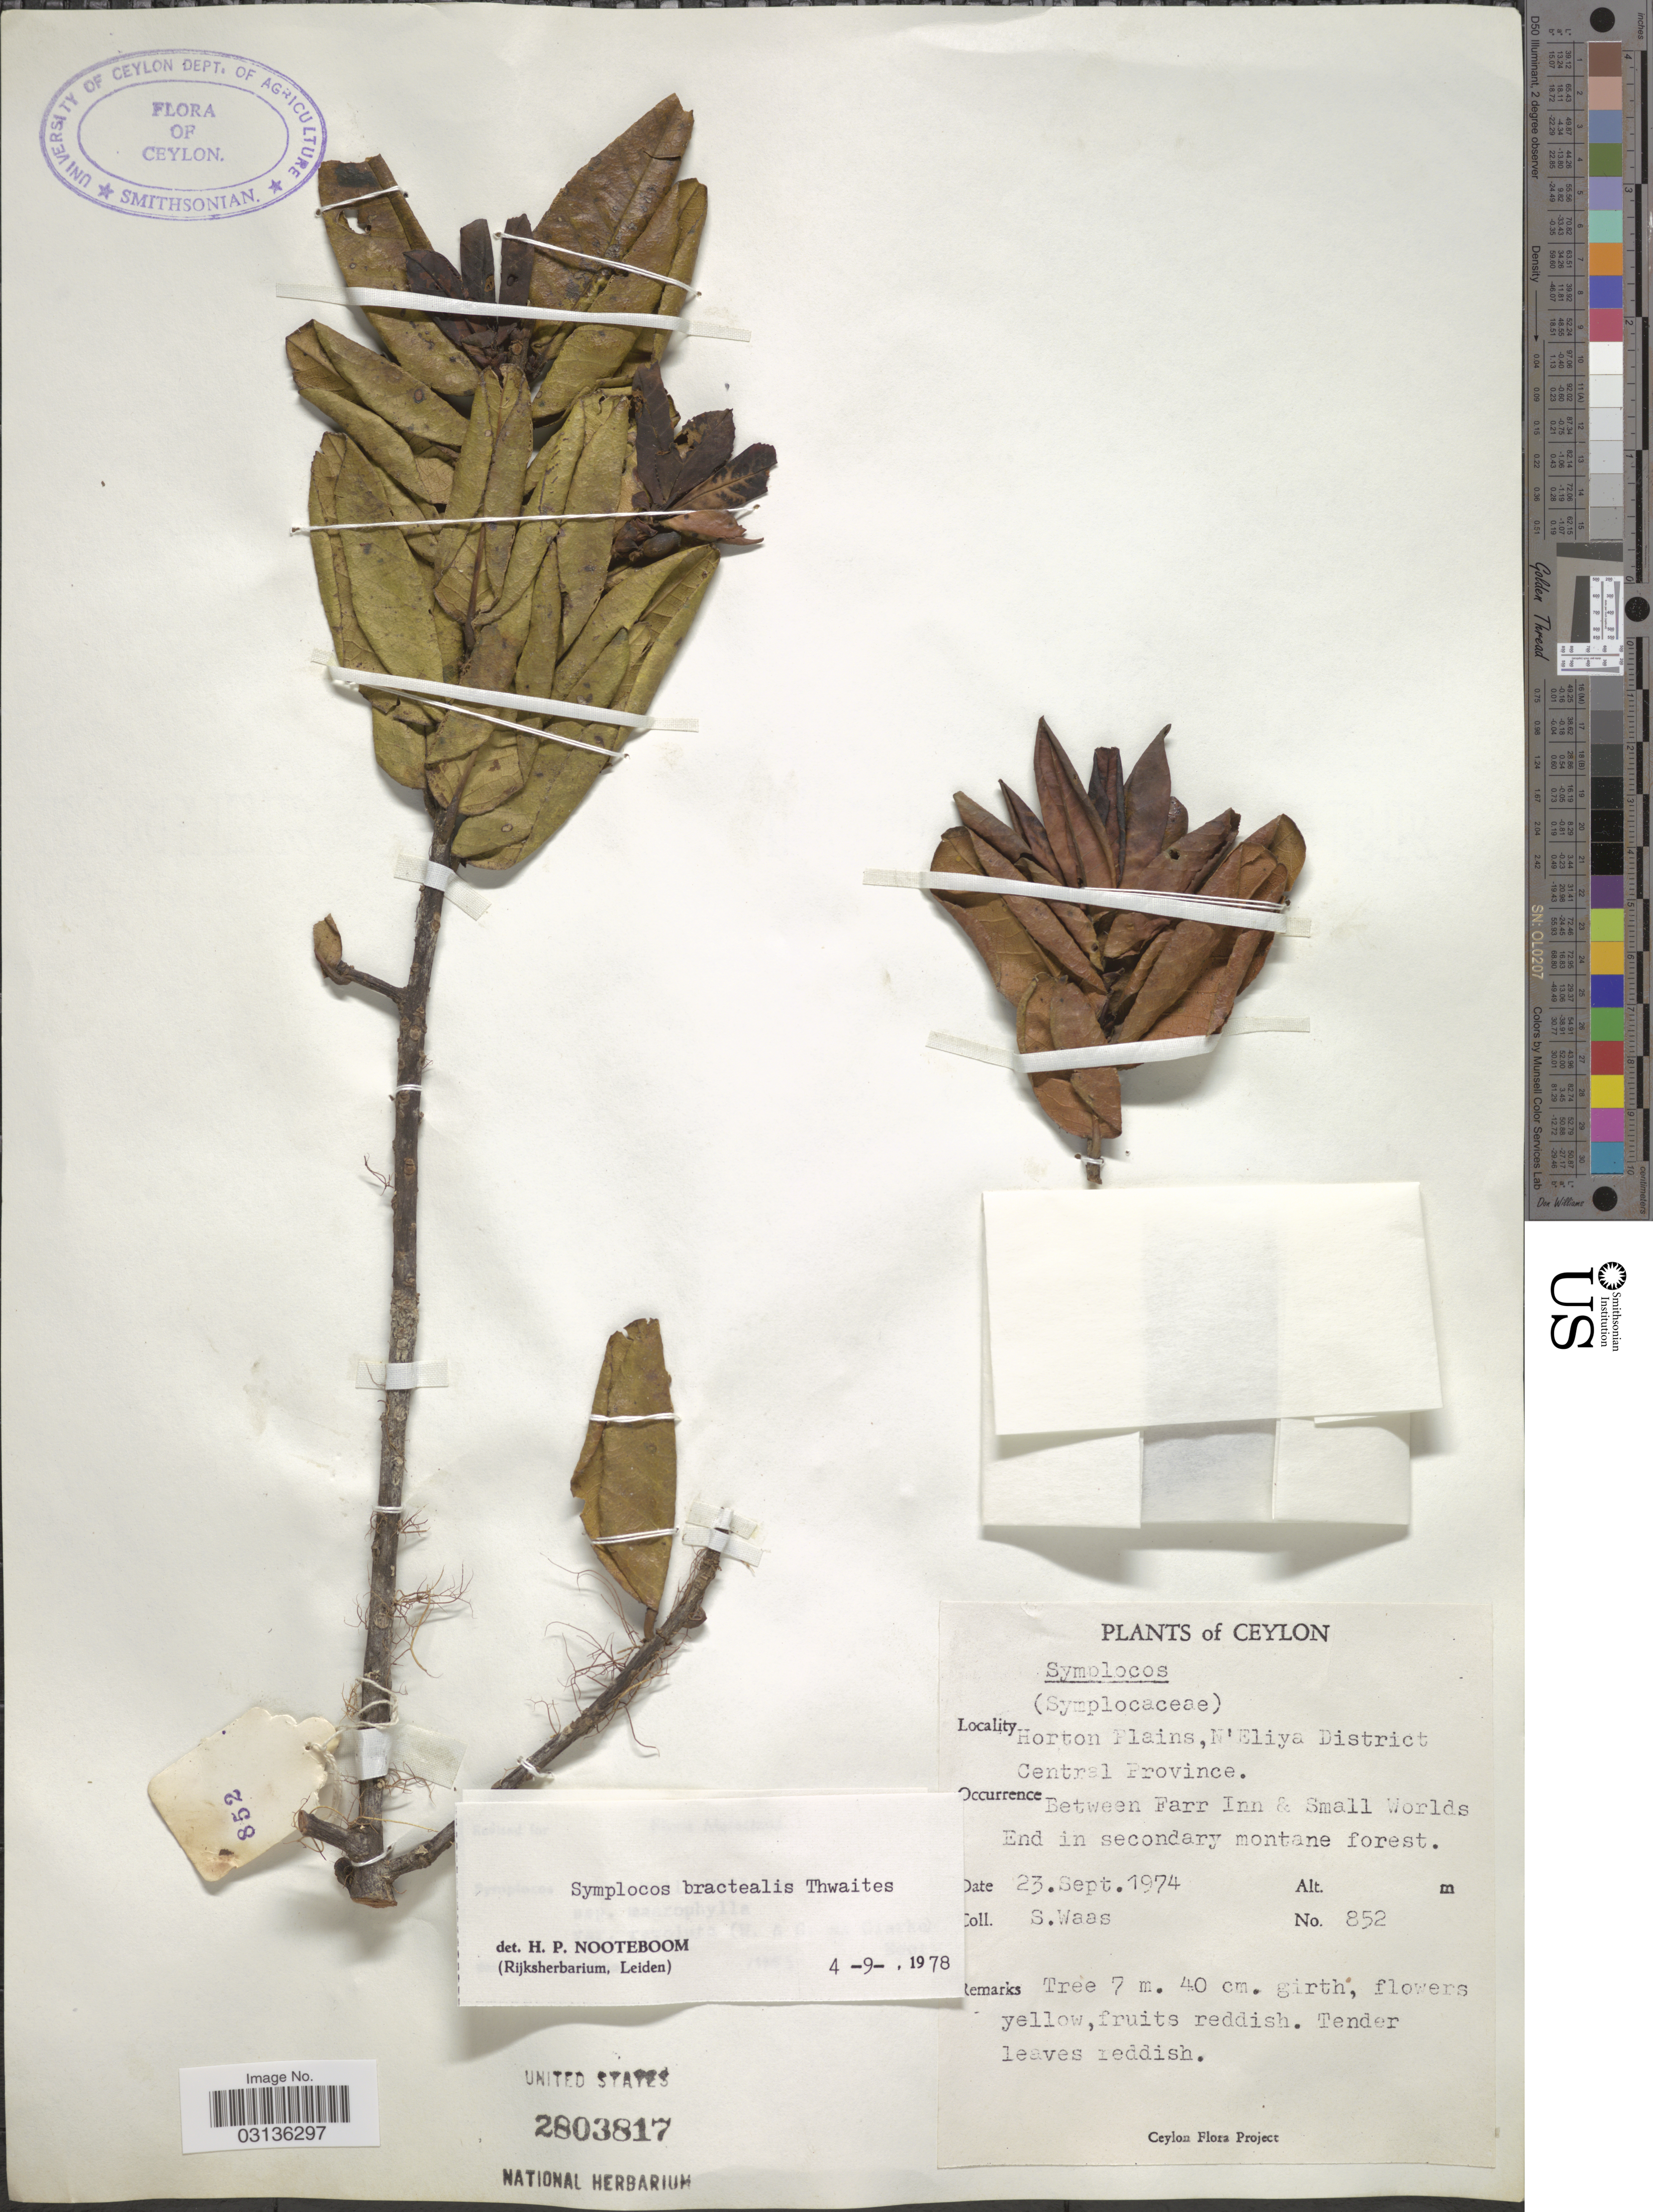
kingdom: Plantae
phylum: Tracheophyta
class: Magnoliopsida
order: Ericales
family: Symplocaceae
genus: Symplocos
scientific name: Symplocos bractealis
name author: Thwaites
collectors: S. Waas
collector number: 852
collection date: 1974-09-23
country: Sri Lanka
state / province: Central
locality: Ceylon. Horton Plains, N'Eliya District. Central Province. Between Farr Inn & Small Worlds End in secondary montane forest.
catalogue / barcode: US 2803817